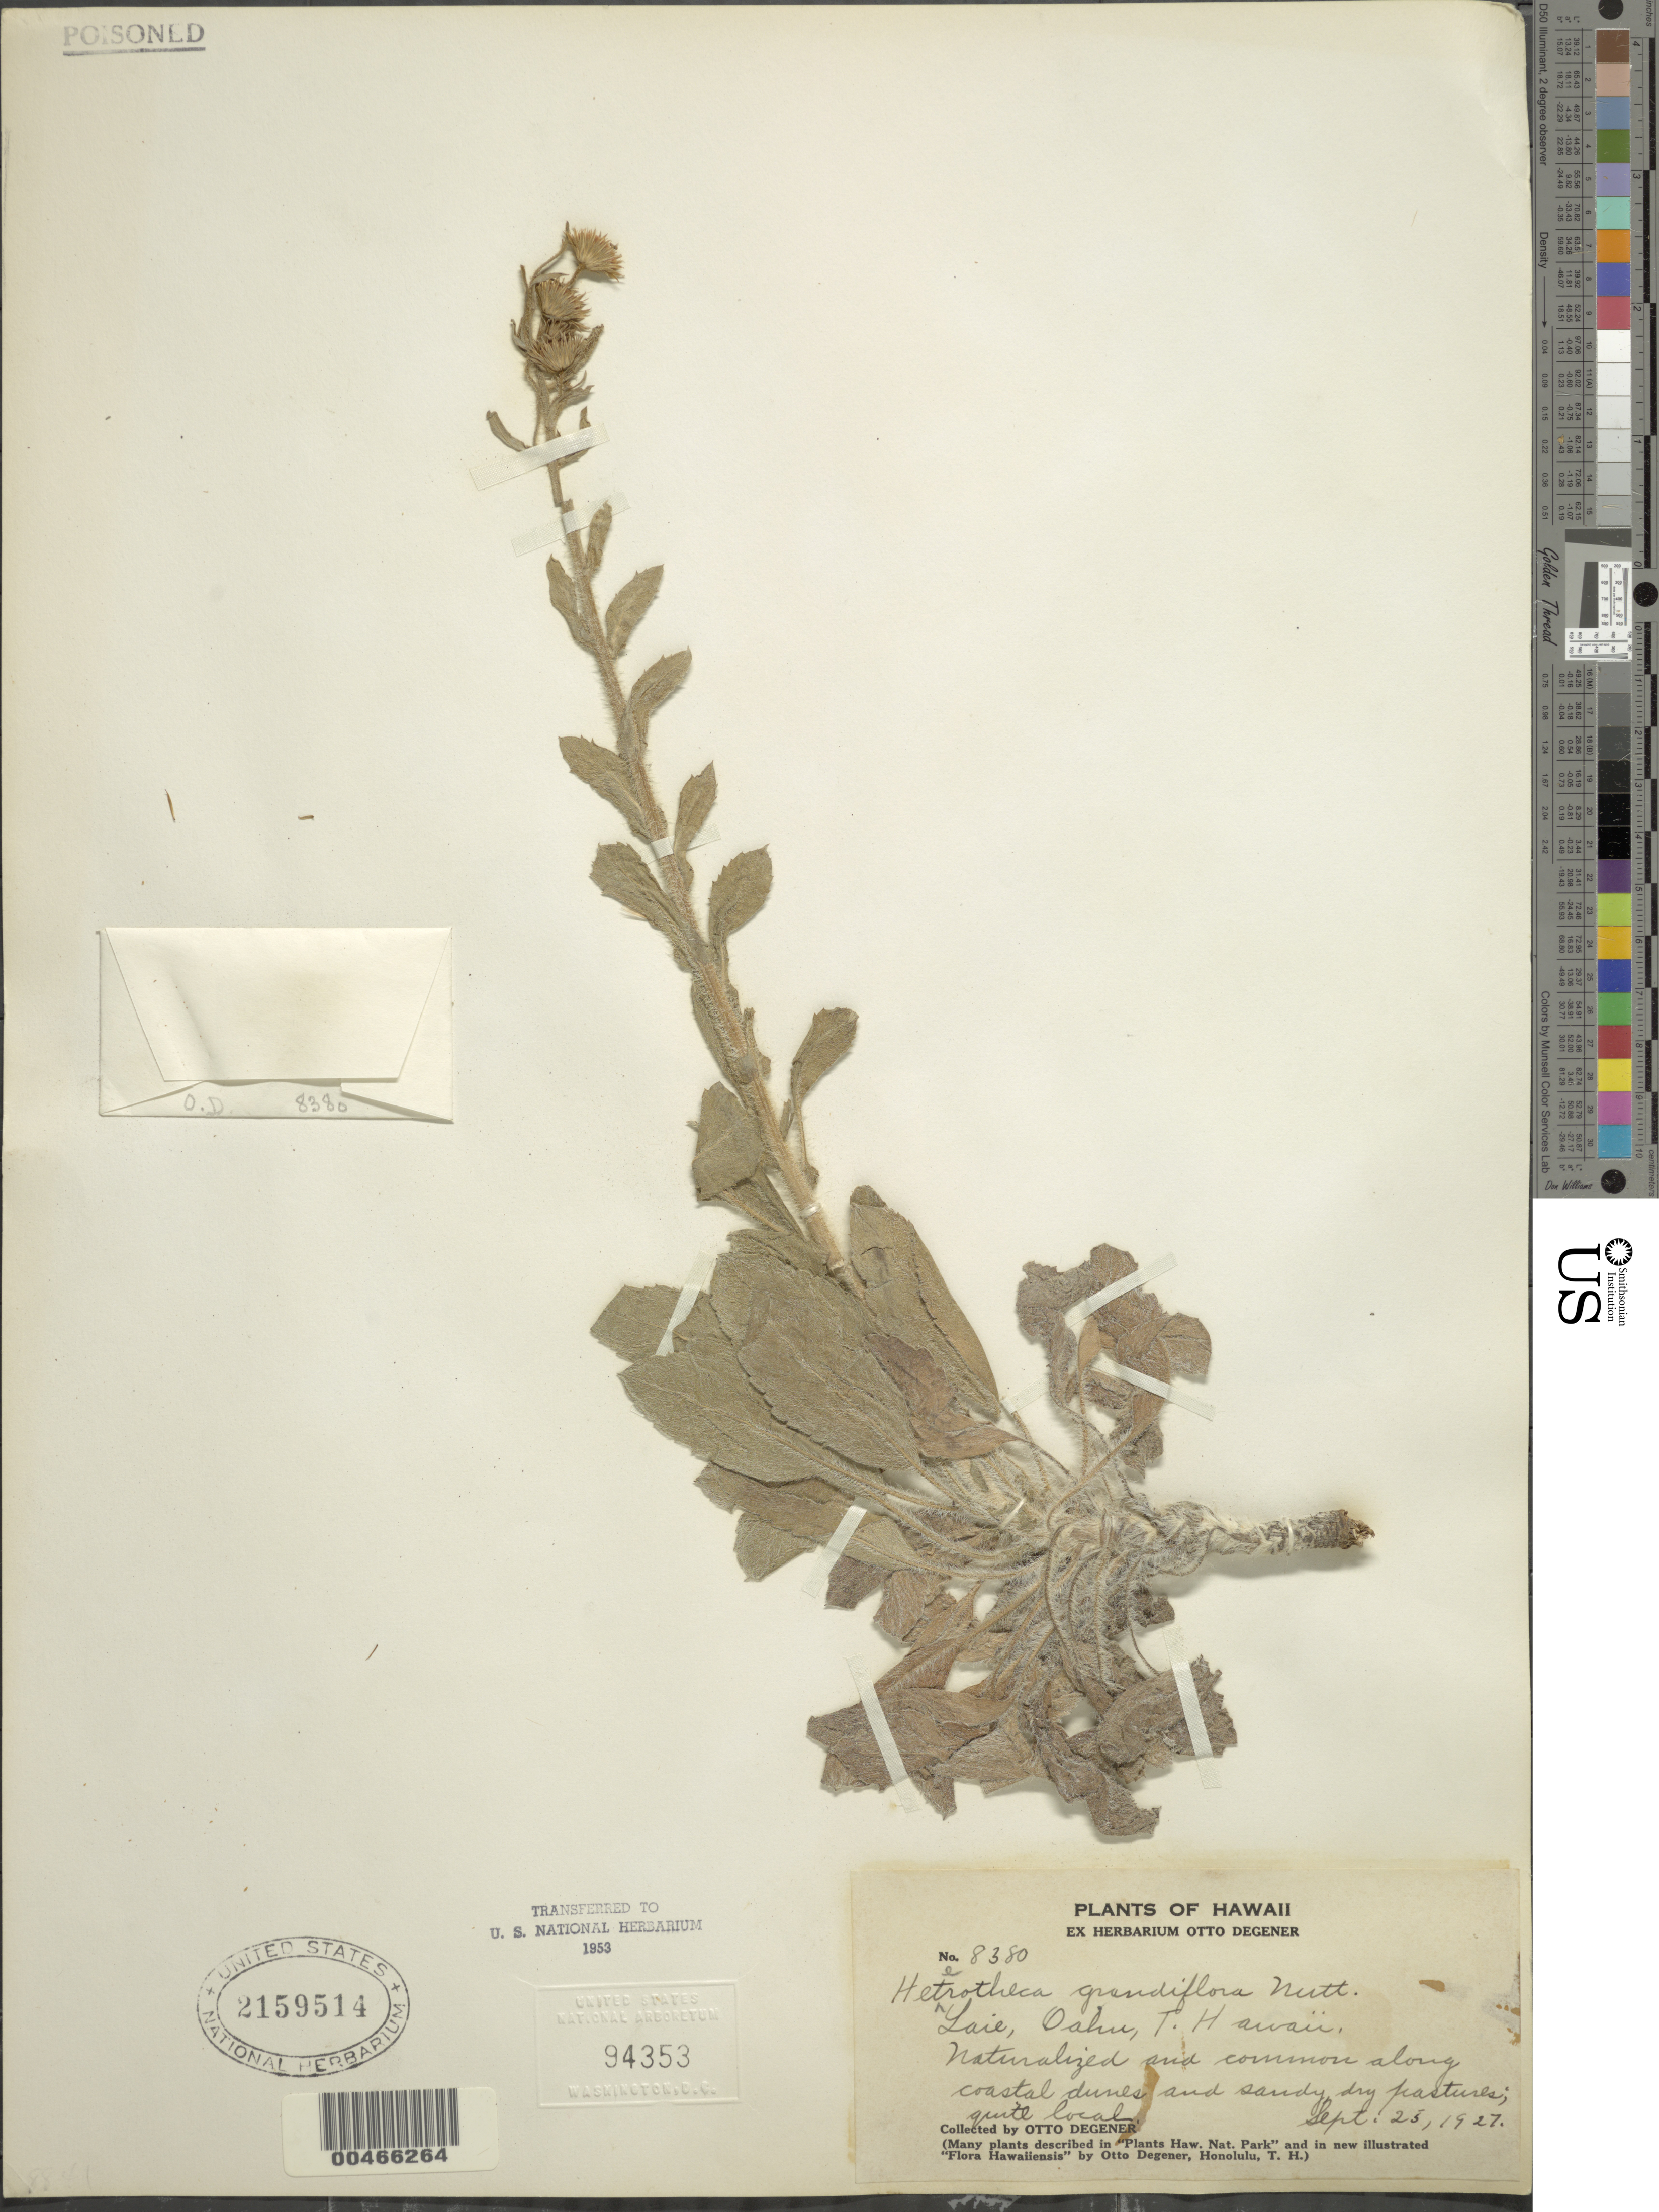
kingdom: Plantae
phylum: Tracheophyta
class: Magnoliopsida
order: Asterales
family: Asteraceae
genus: Heterotheca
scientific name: Heterotheca grandiflora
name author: Nutt.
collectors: O. Degener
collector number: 8380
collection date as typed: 25 Sep 1927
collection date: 1927-09-25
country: United States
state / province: Hawaii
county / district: Honolulu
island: Oahu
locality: Laie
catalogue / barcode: US 2159514